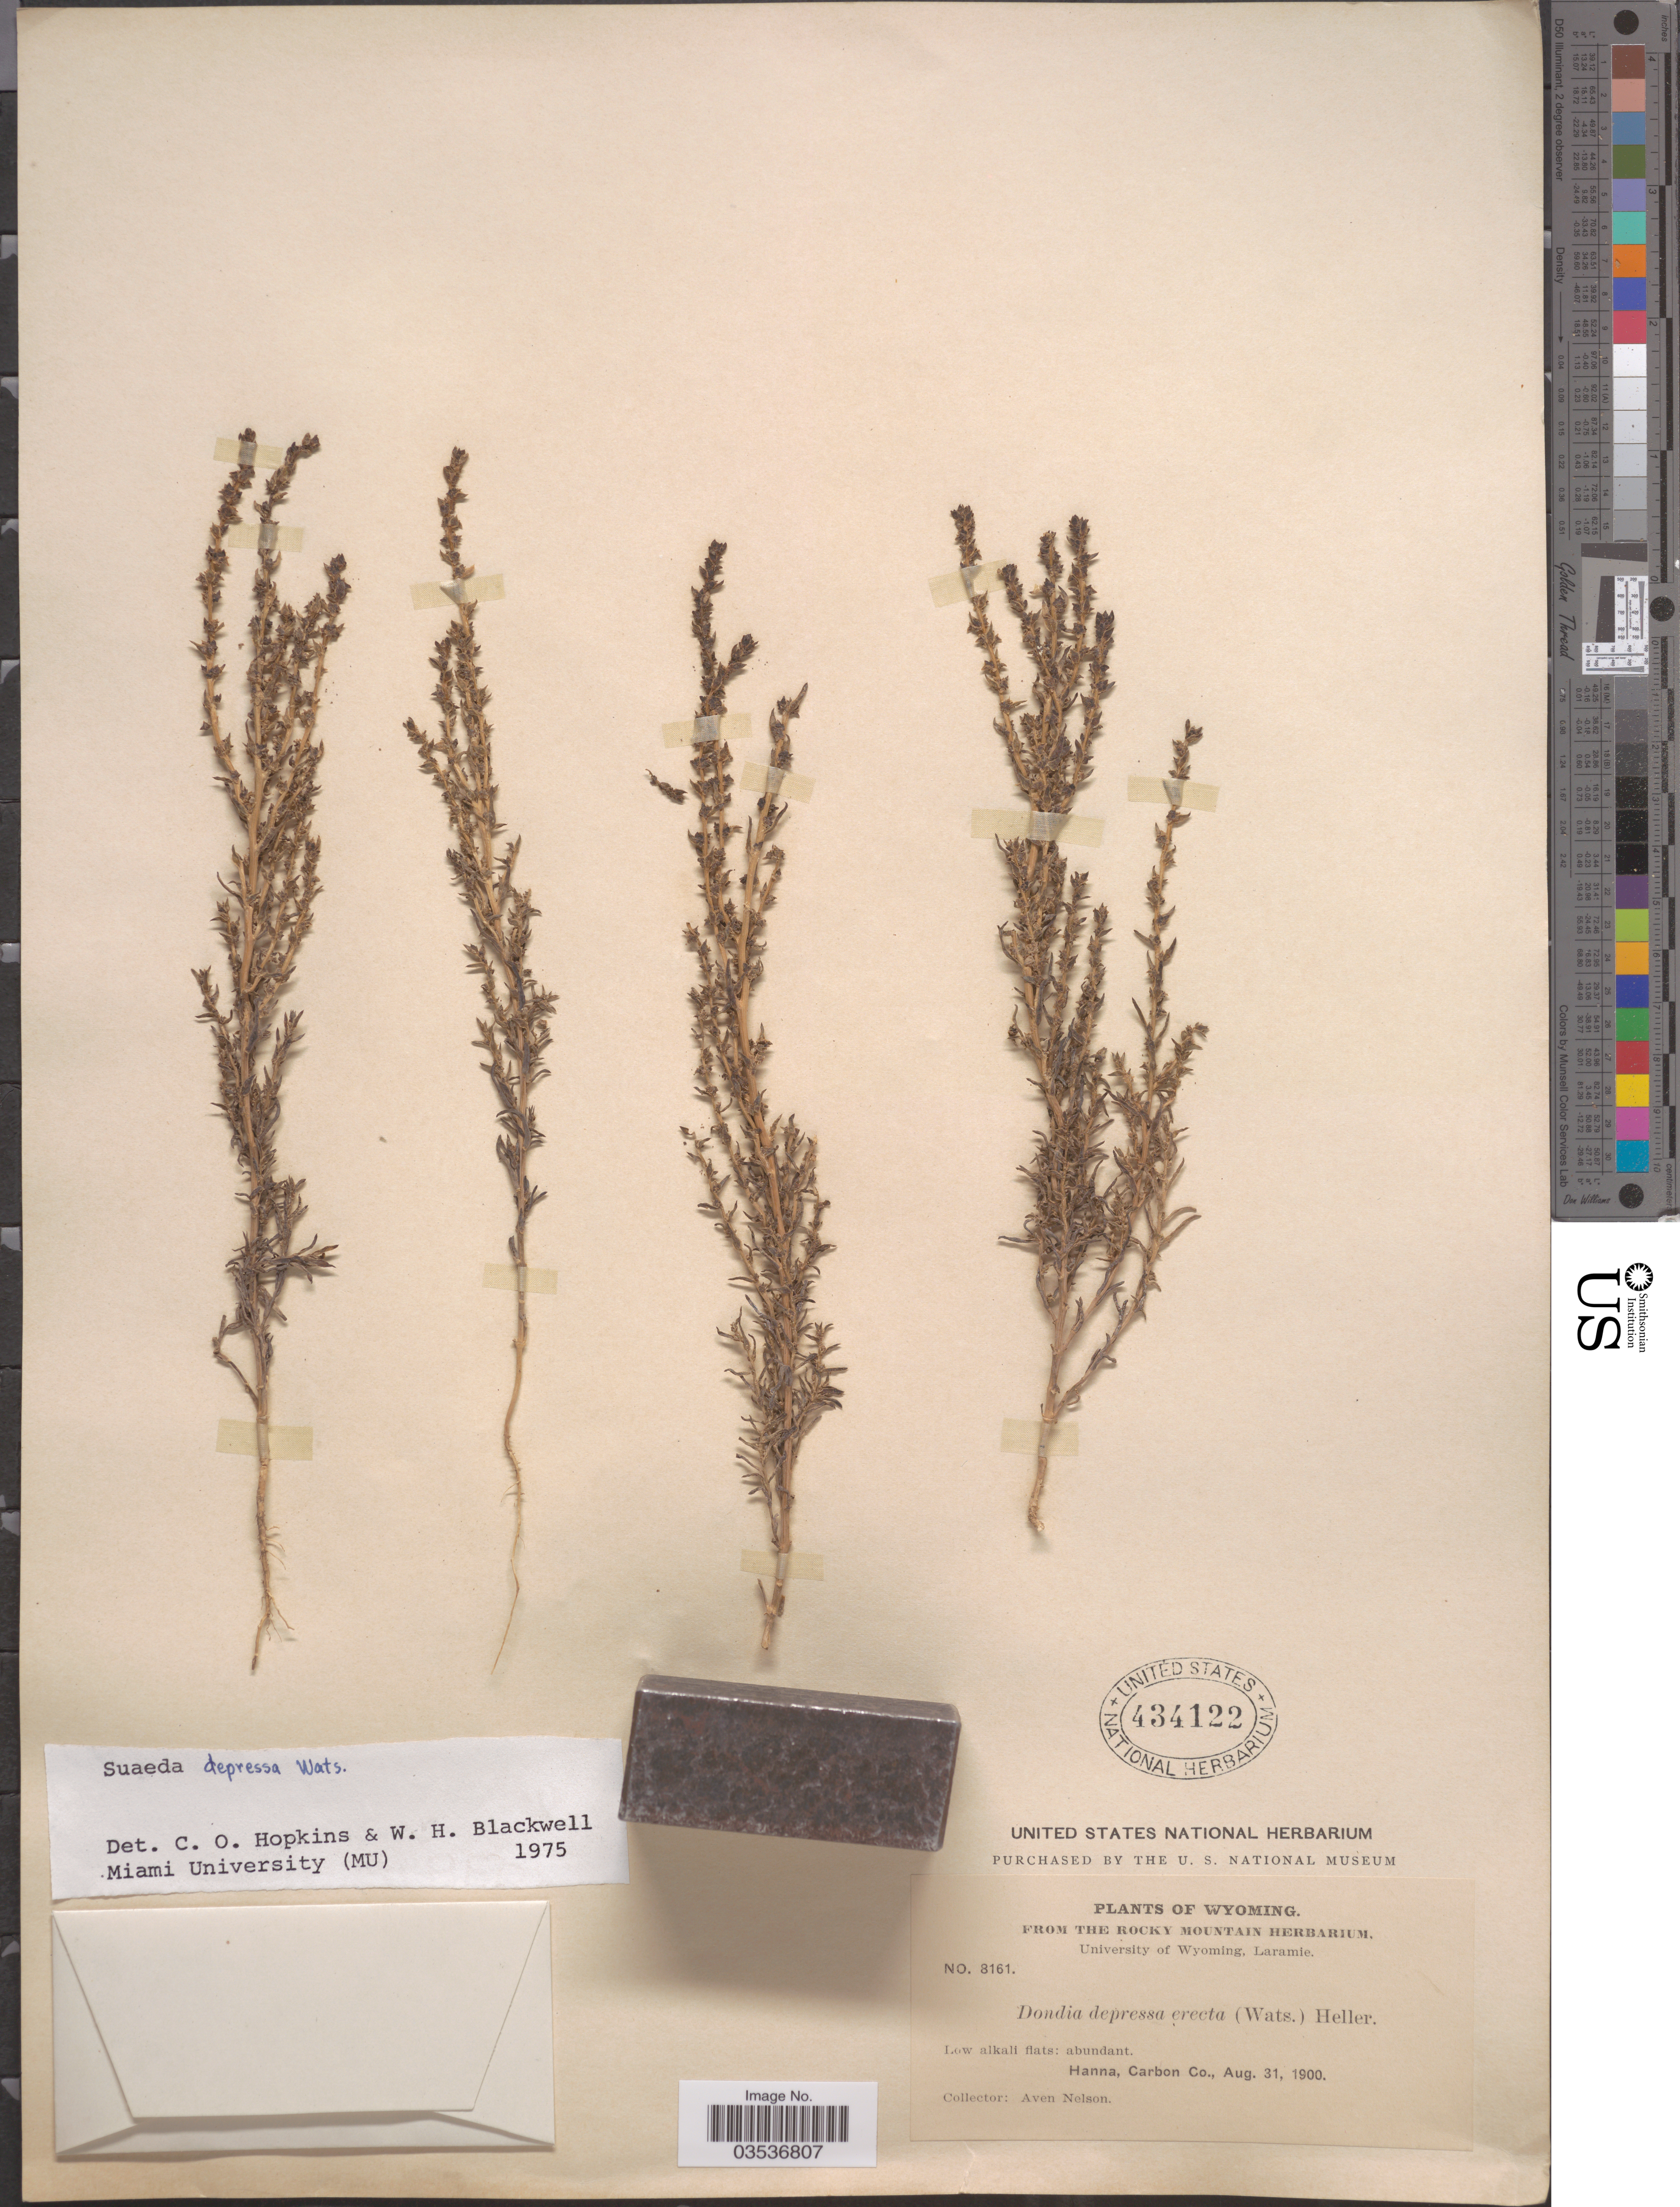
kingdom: Plantae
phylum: Tracheophyta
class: Magnoliopsida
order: Caryophyllales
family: Amaranthaceae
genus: Suaeda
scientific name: Suaeda depressa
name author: (Pursh) S. Watson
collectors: A. Nelson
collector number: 8161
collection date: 1900-08-31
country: United States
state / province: Wyoming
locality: Hanna, Carbon Co.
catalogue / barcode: US 434122